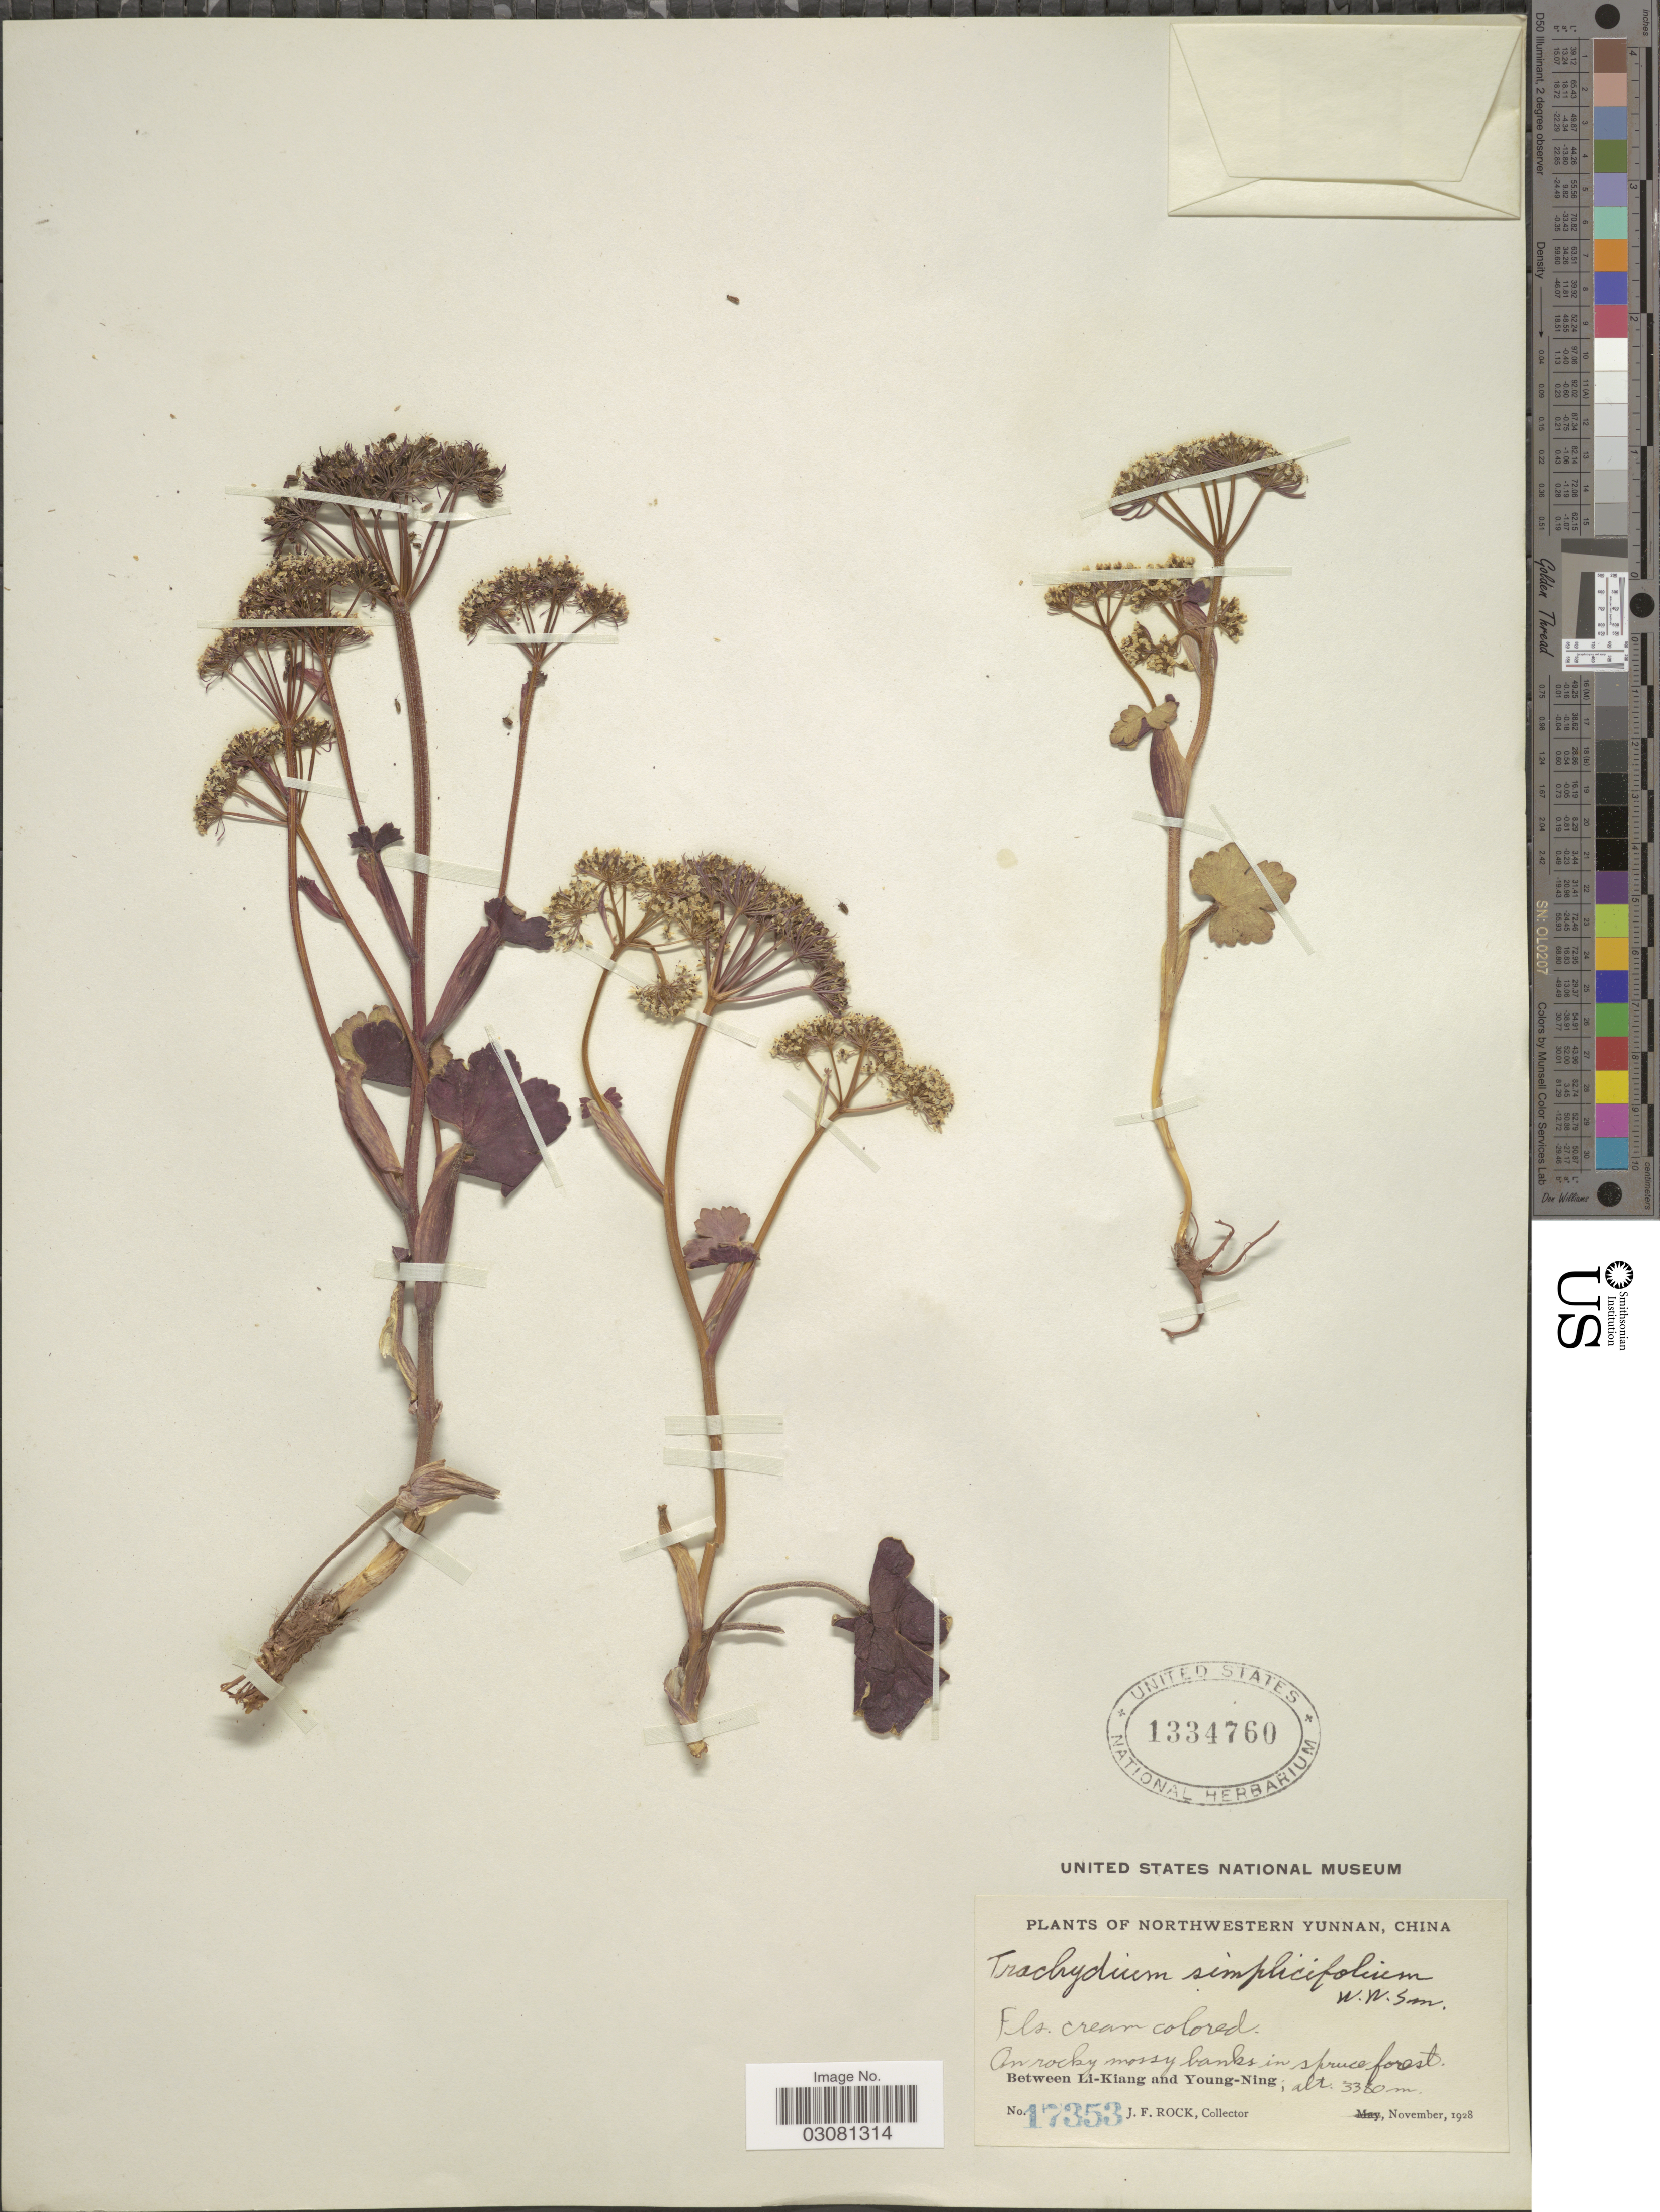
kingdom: Plantae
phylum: Tracheophyta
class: Magnoliopsida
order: Apiales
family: Apiaceae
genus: Trachydium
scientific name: Trachydium simplicifolium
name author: W.W. Sm.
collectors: J. Rock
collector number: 17353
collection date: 1928-11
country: China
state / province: Yunnan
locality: Northwestern Yunnan. Between Li-Kiang and Young-Ning.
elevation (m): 3380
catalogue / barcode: US 1334760